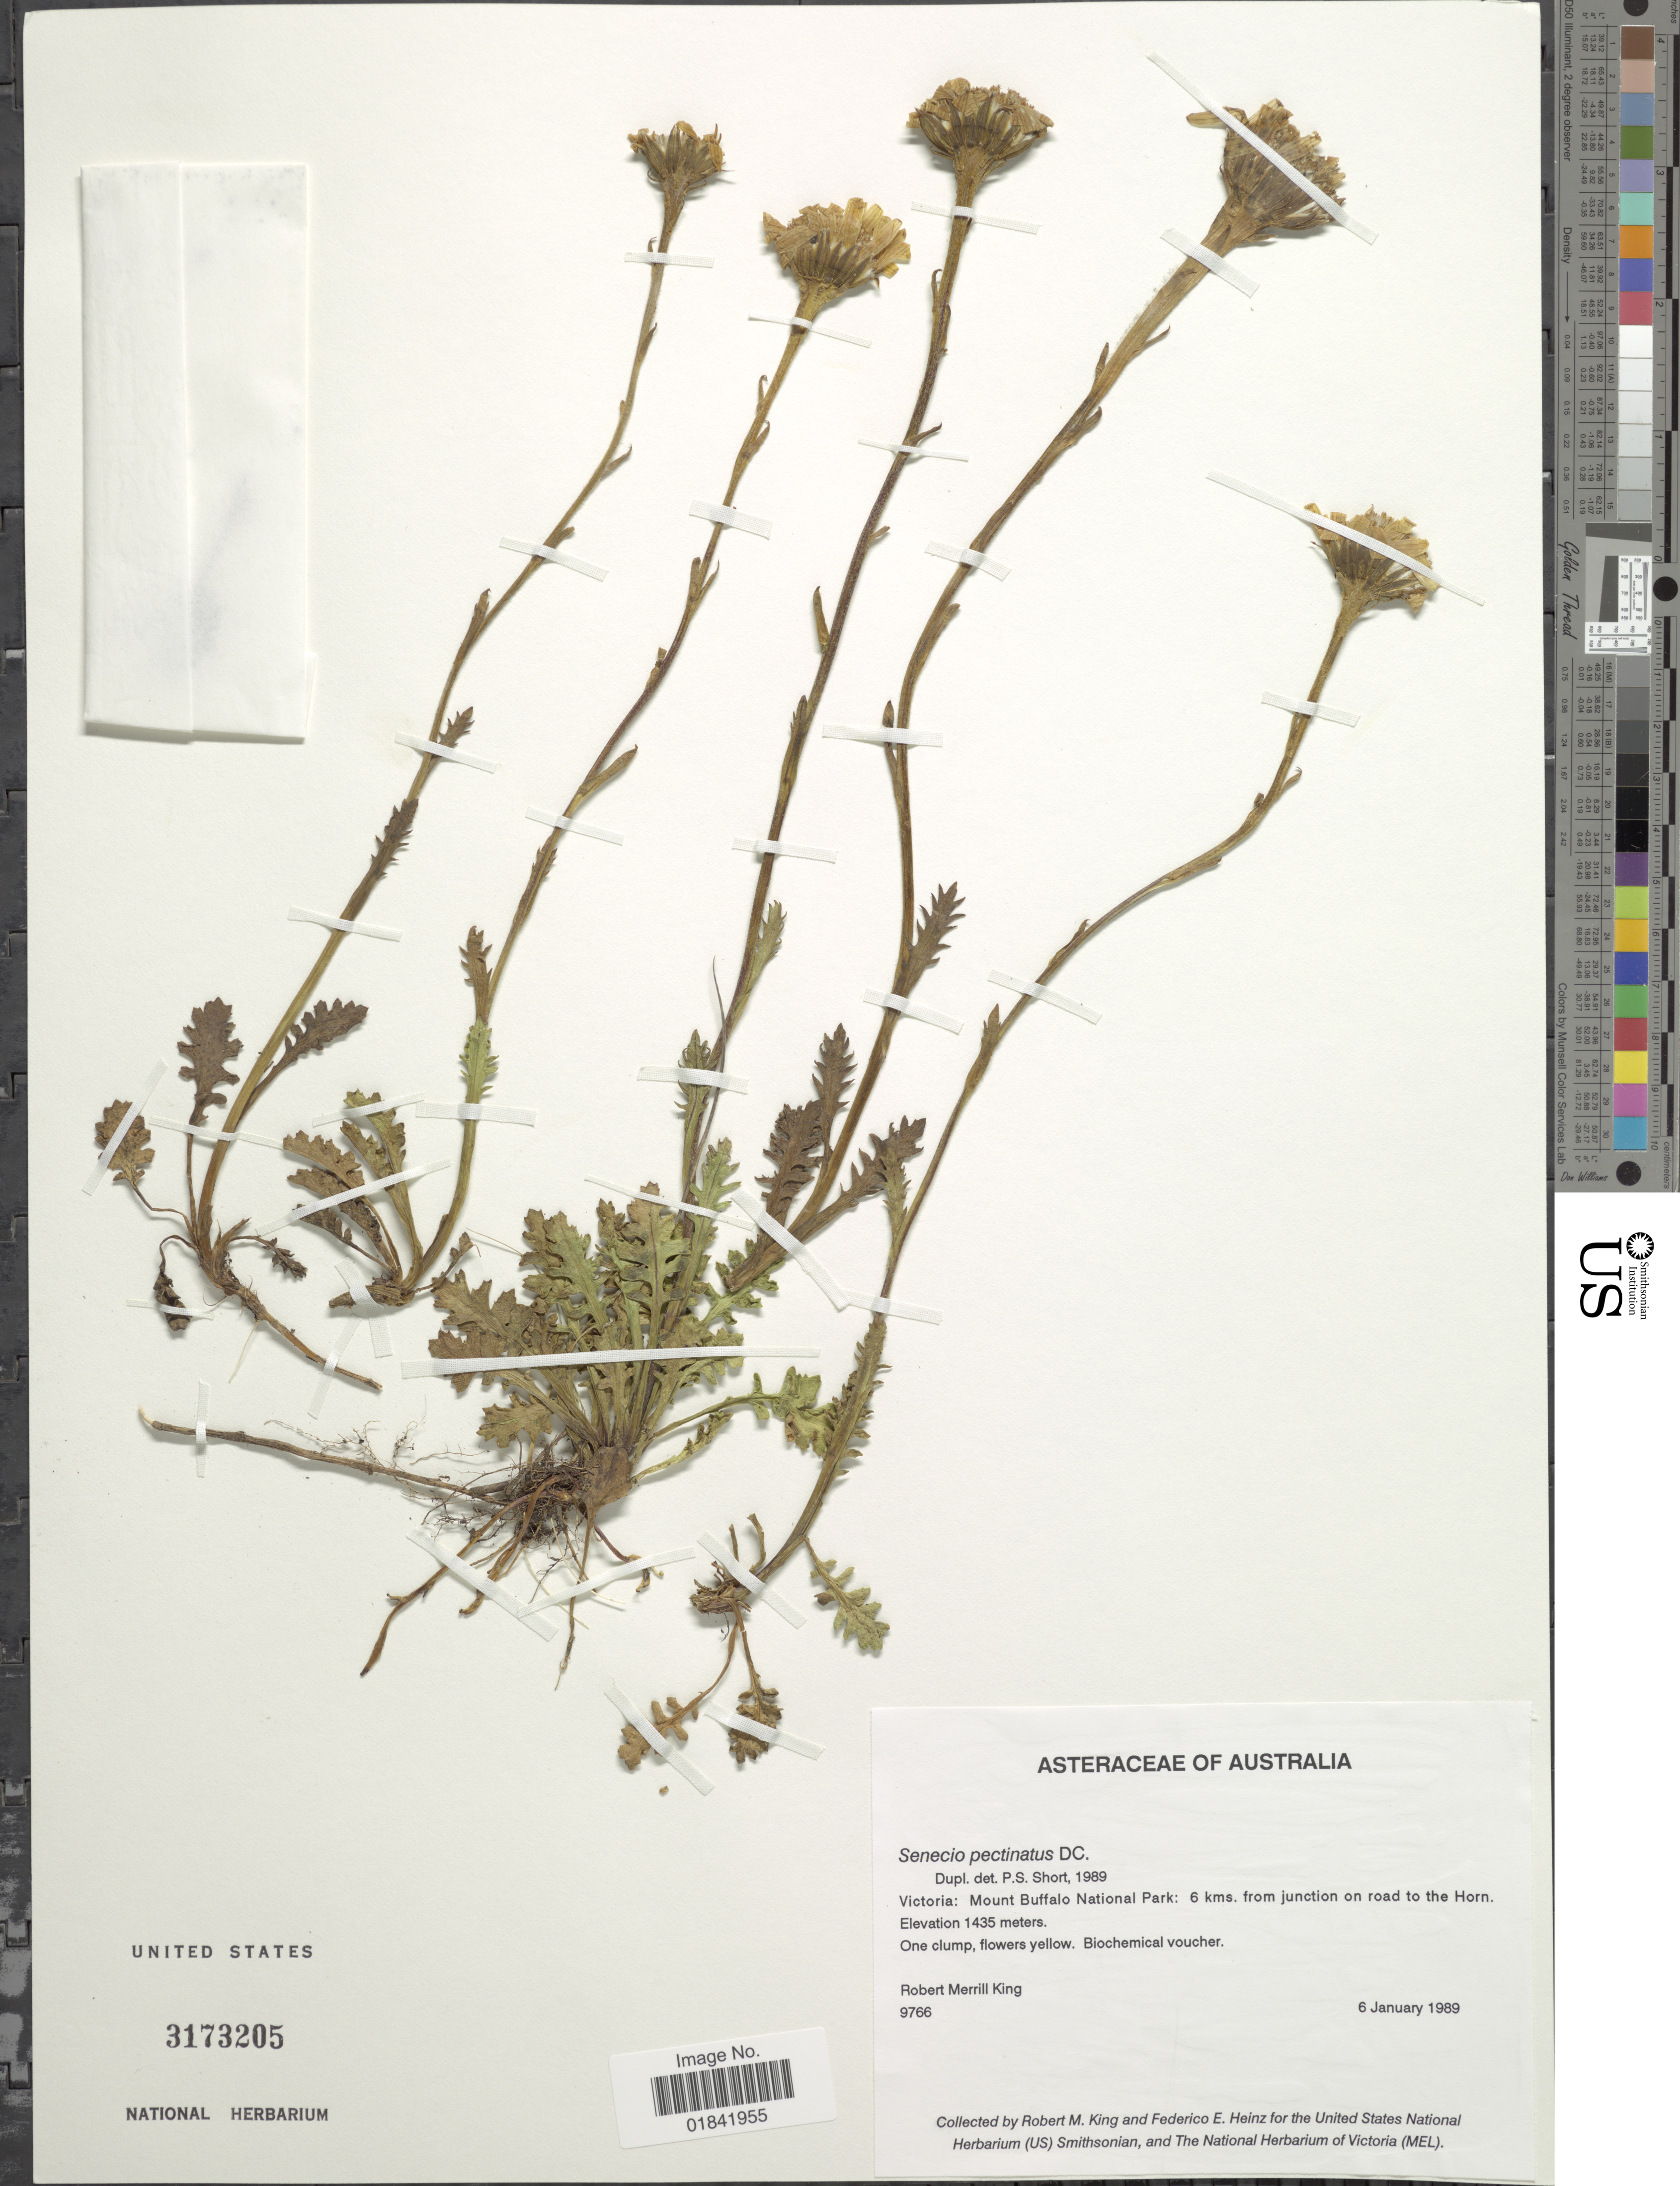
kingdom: Plantae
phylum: Tracheophyta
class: Magnoliopsida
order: Asterales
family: Asteraceae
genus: Senecio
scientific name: Senecio pectinatus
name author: DC.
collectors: R. M. King & F. Heinz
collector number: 9766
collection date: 1989-01-06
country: Australia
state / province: Victoria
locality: Victoria, Mount Buffalo National Park, 6 kms. from junction on road to the Horn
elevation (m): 1435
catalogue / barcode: US 3173205